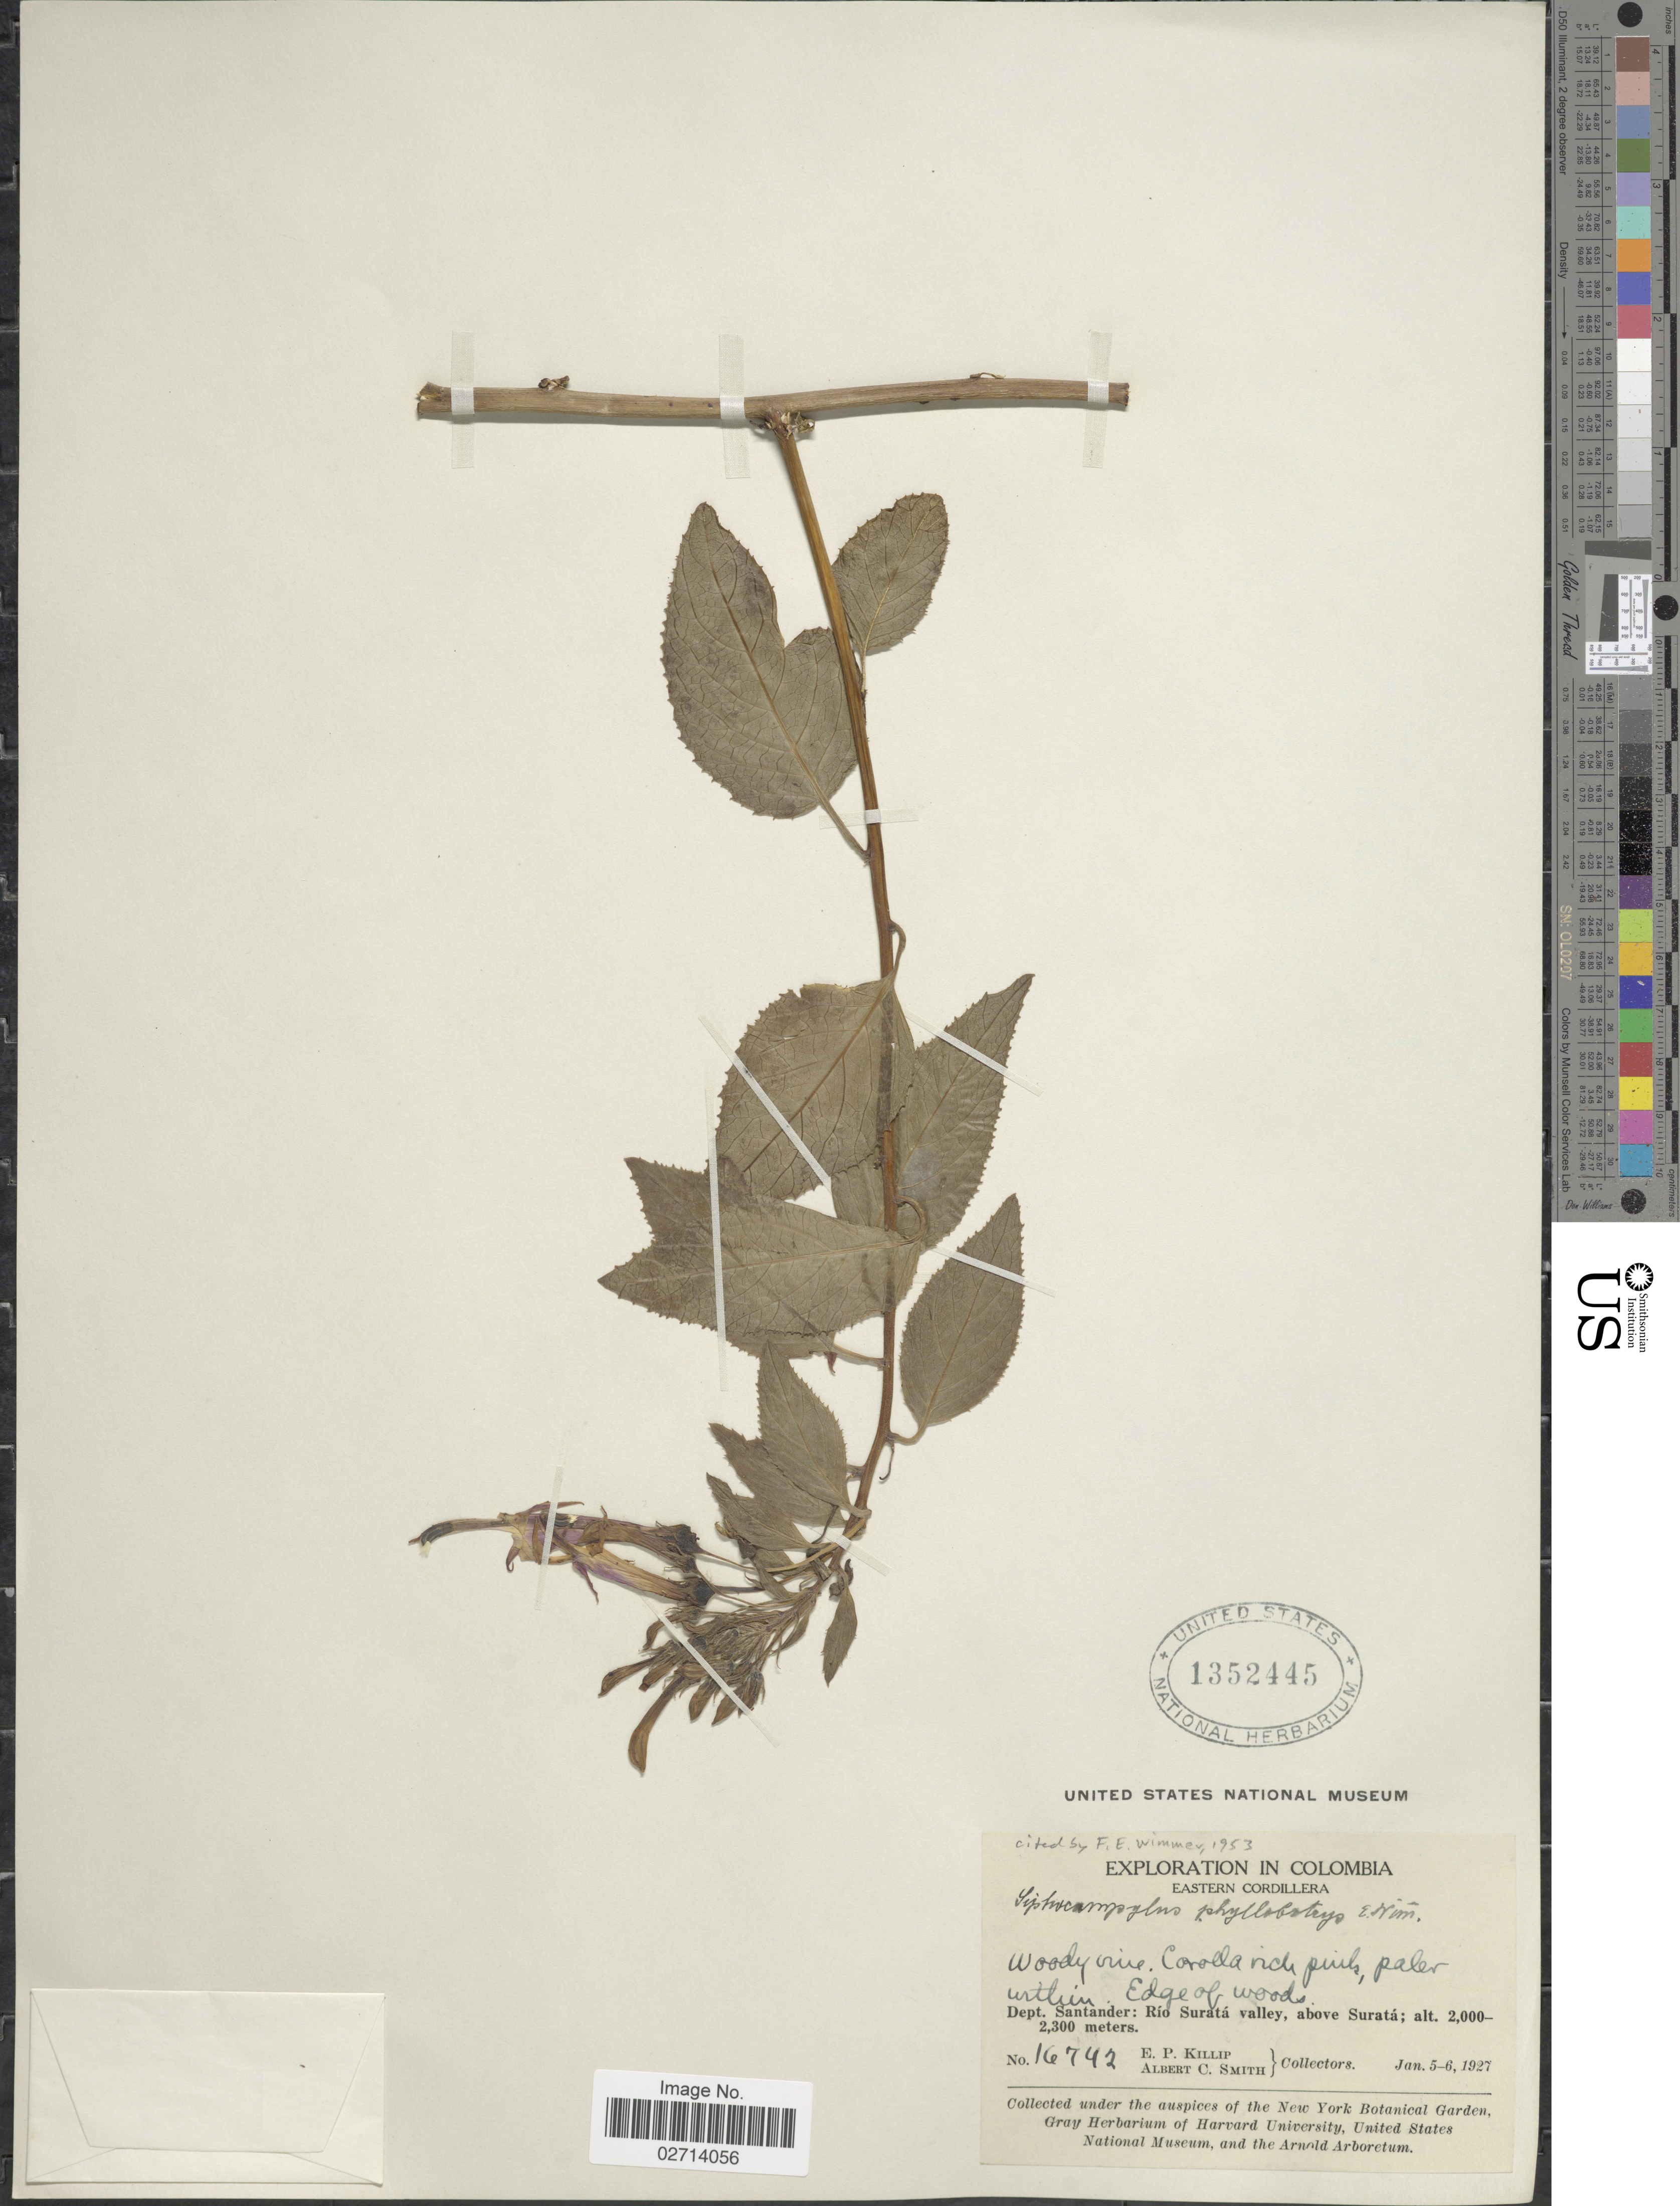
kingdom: Plantae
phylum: Tracheophyta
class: Magnoliopsida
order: Asterales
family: Campanulaceae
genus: Siphocampylus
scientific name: Siphocampylus phyllobotrys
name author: E. Wimm.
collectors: E. P. Killip & A. C. Smith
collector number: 16742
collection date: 1927-01-05/1927-01-06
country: Colombia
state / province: Santander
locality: Eastern Cordillera. Río Suratá valley, above Suratá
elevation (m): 2000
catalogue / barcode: US 1352445